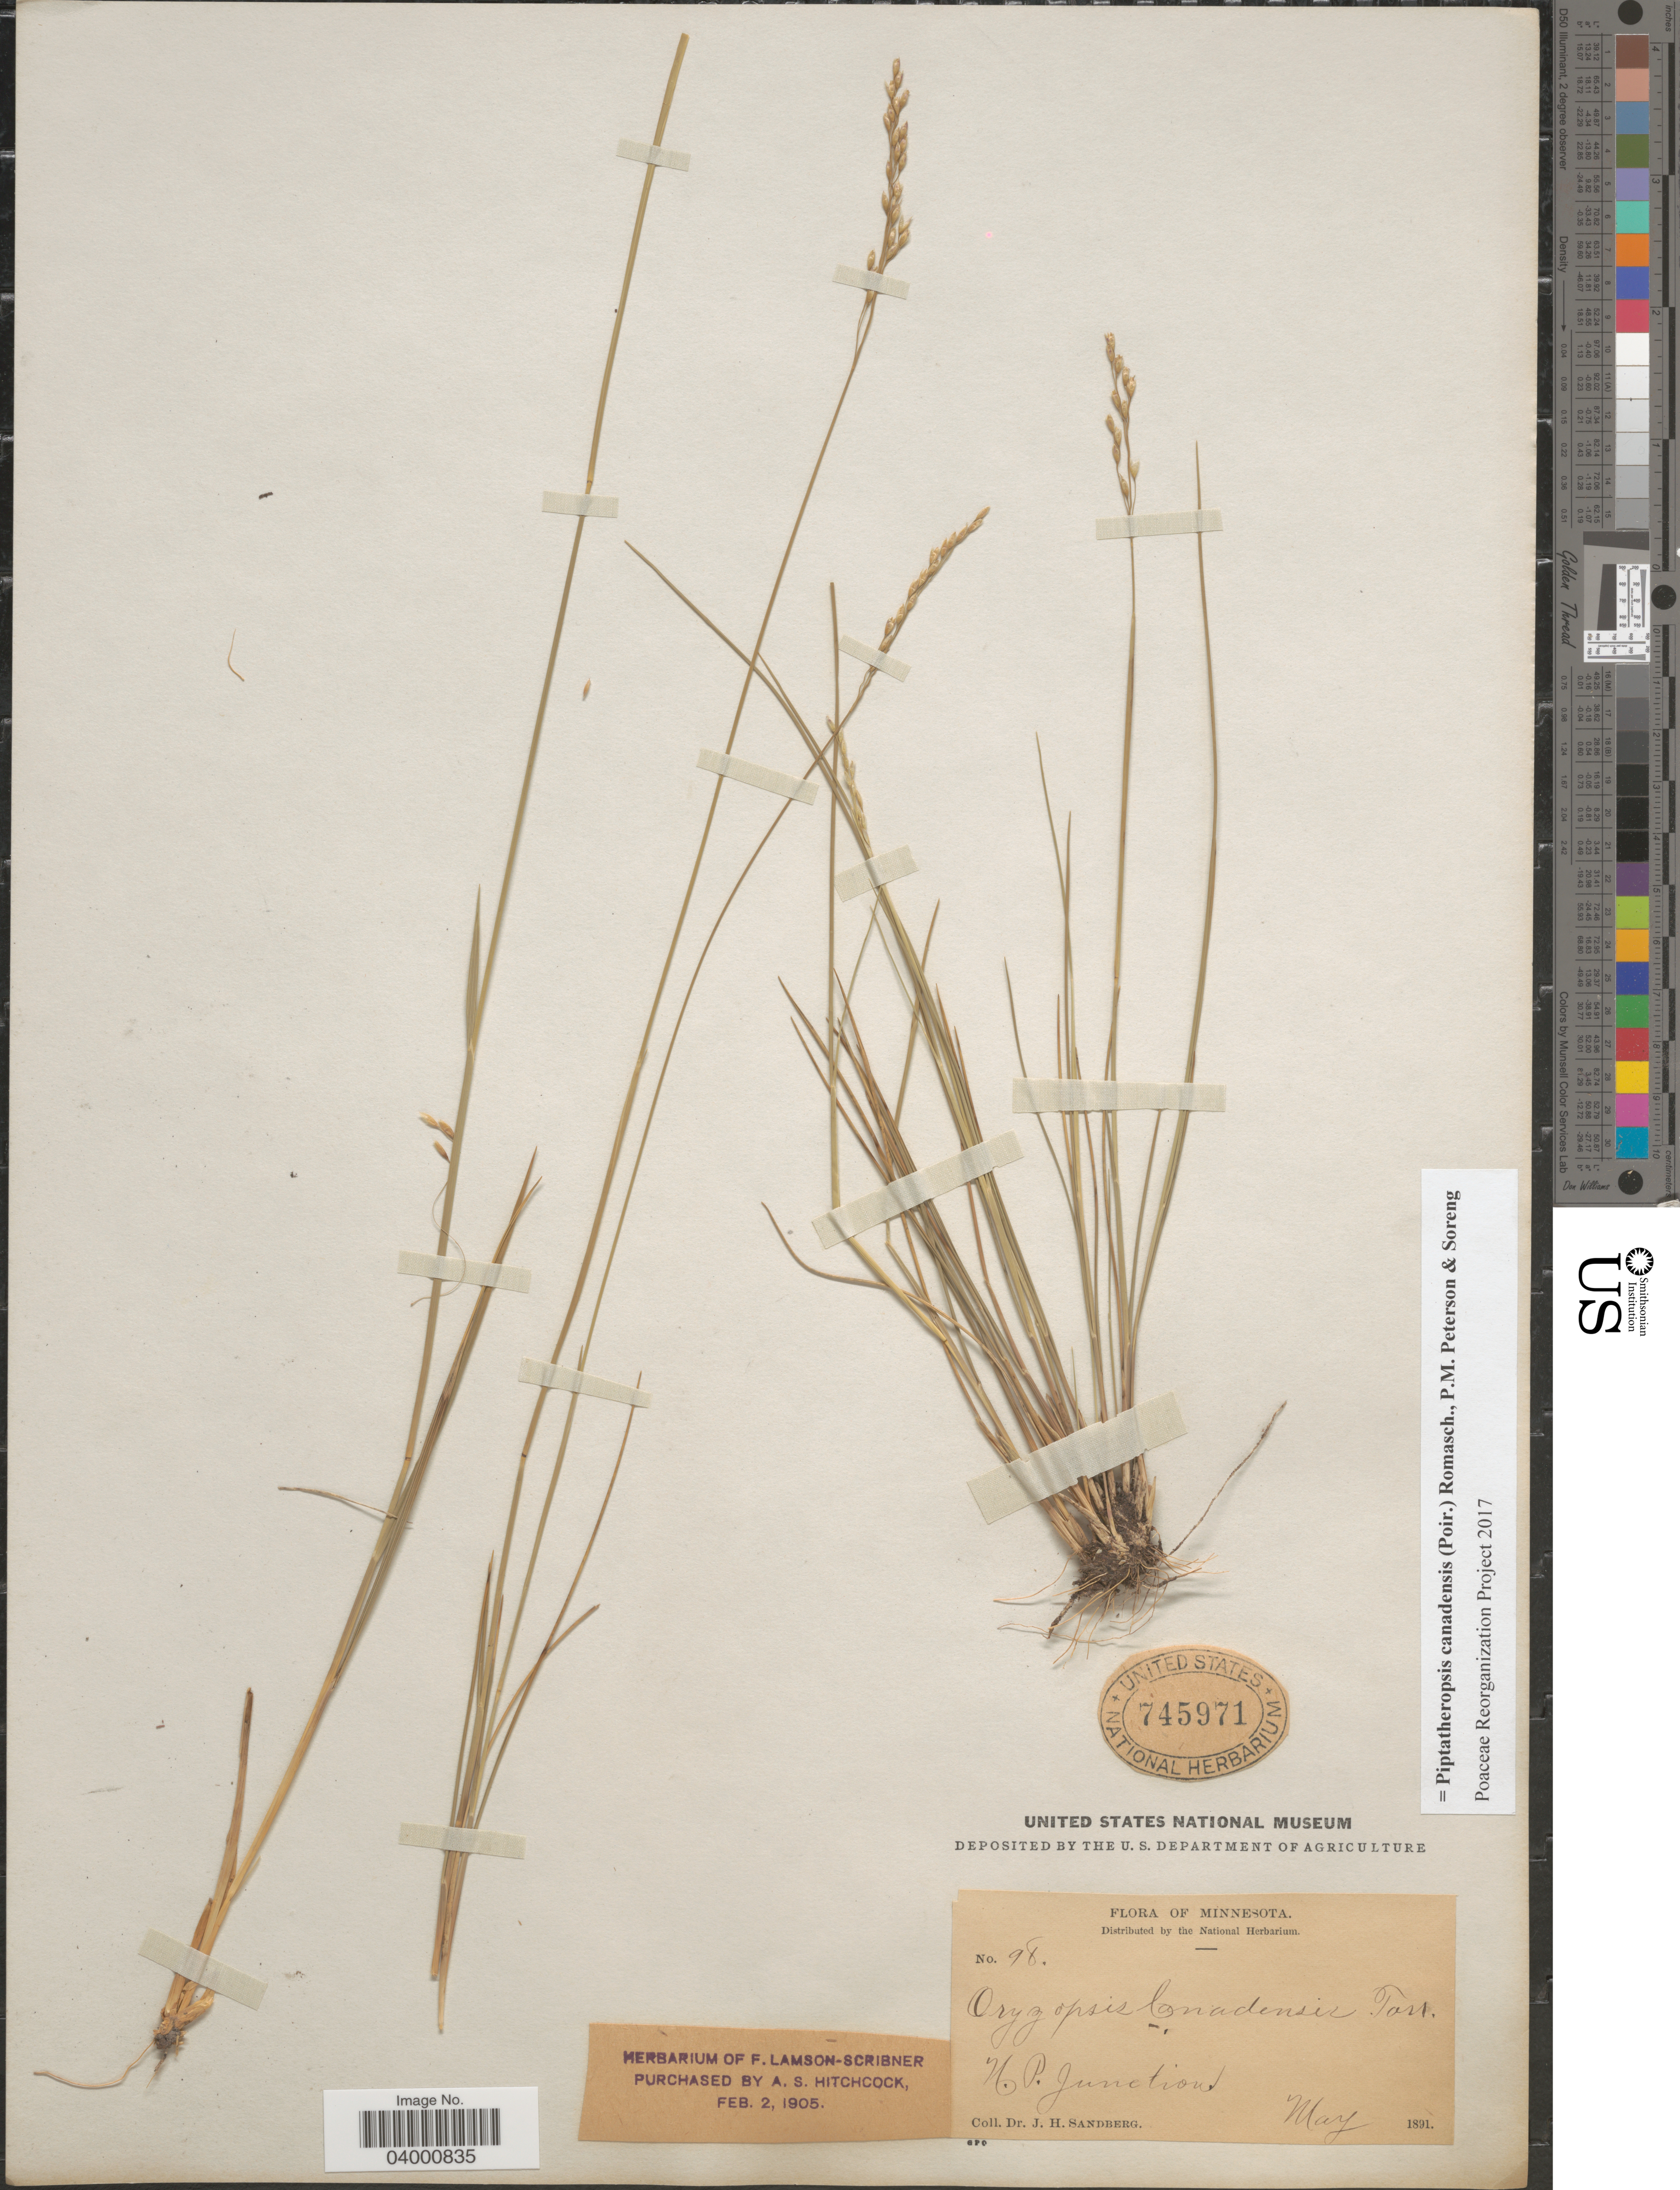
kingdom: Plantae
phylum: Tracheophyta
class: Liliopsida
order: Poales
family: Poaceae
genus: Piptatheropsis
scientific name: Piptatheropsis canadensis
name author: (Poir.) Romasch. et al.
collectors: J. H. Sandberg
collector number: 98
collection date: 1891-05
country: United States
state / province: Minnesota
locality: N. P. Junction.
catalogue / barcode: US 745971